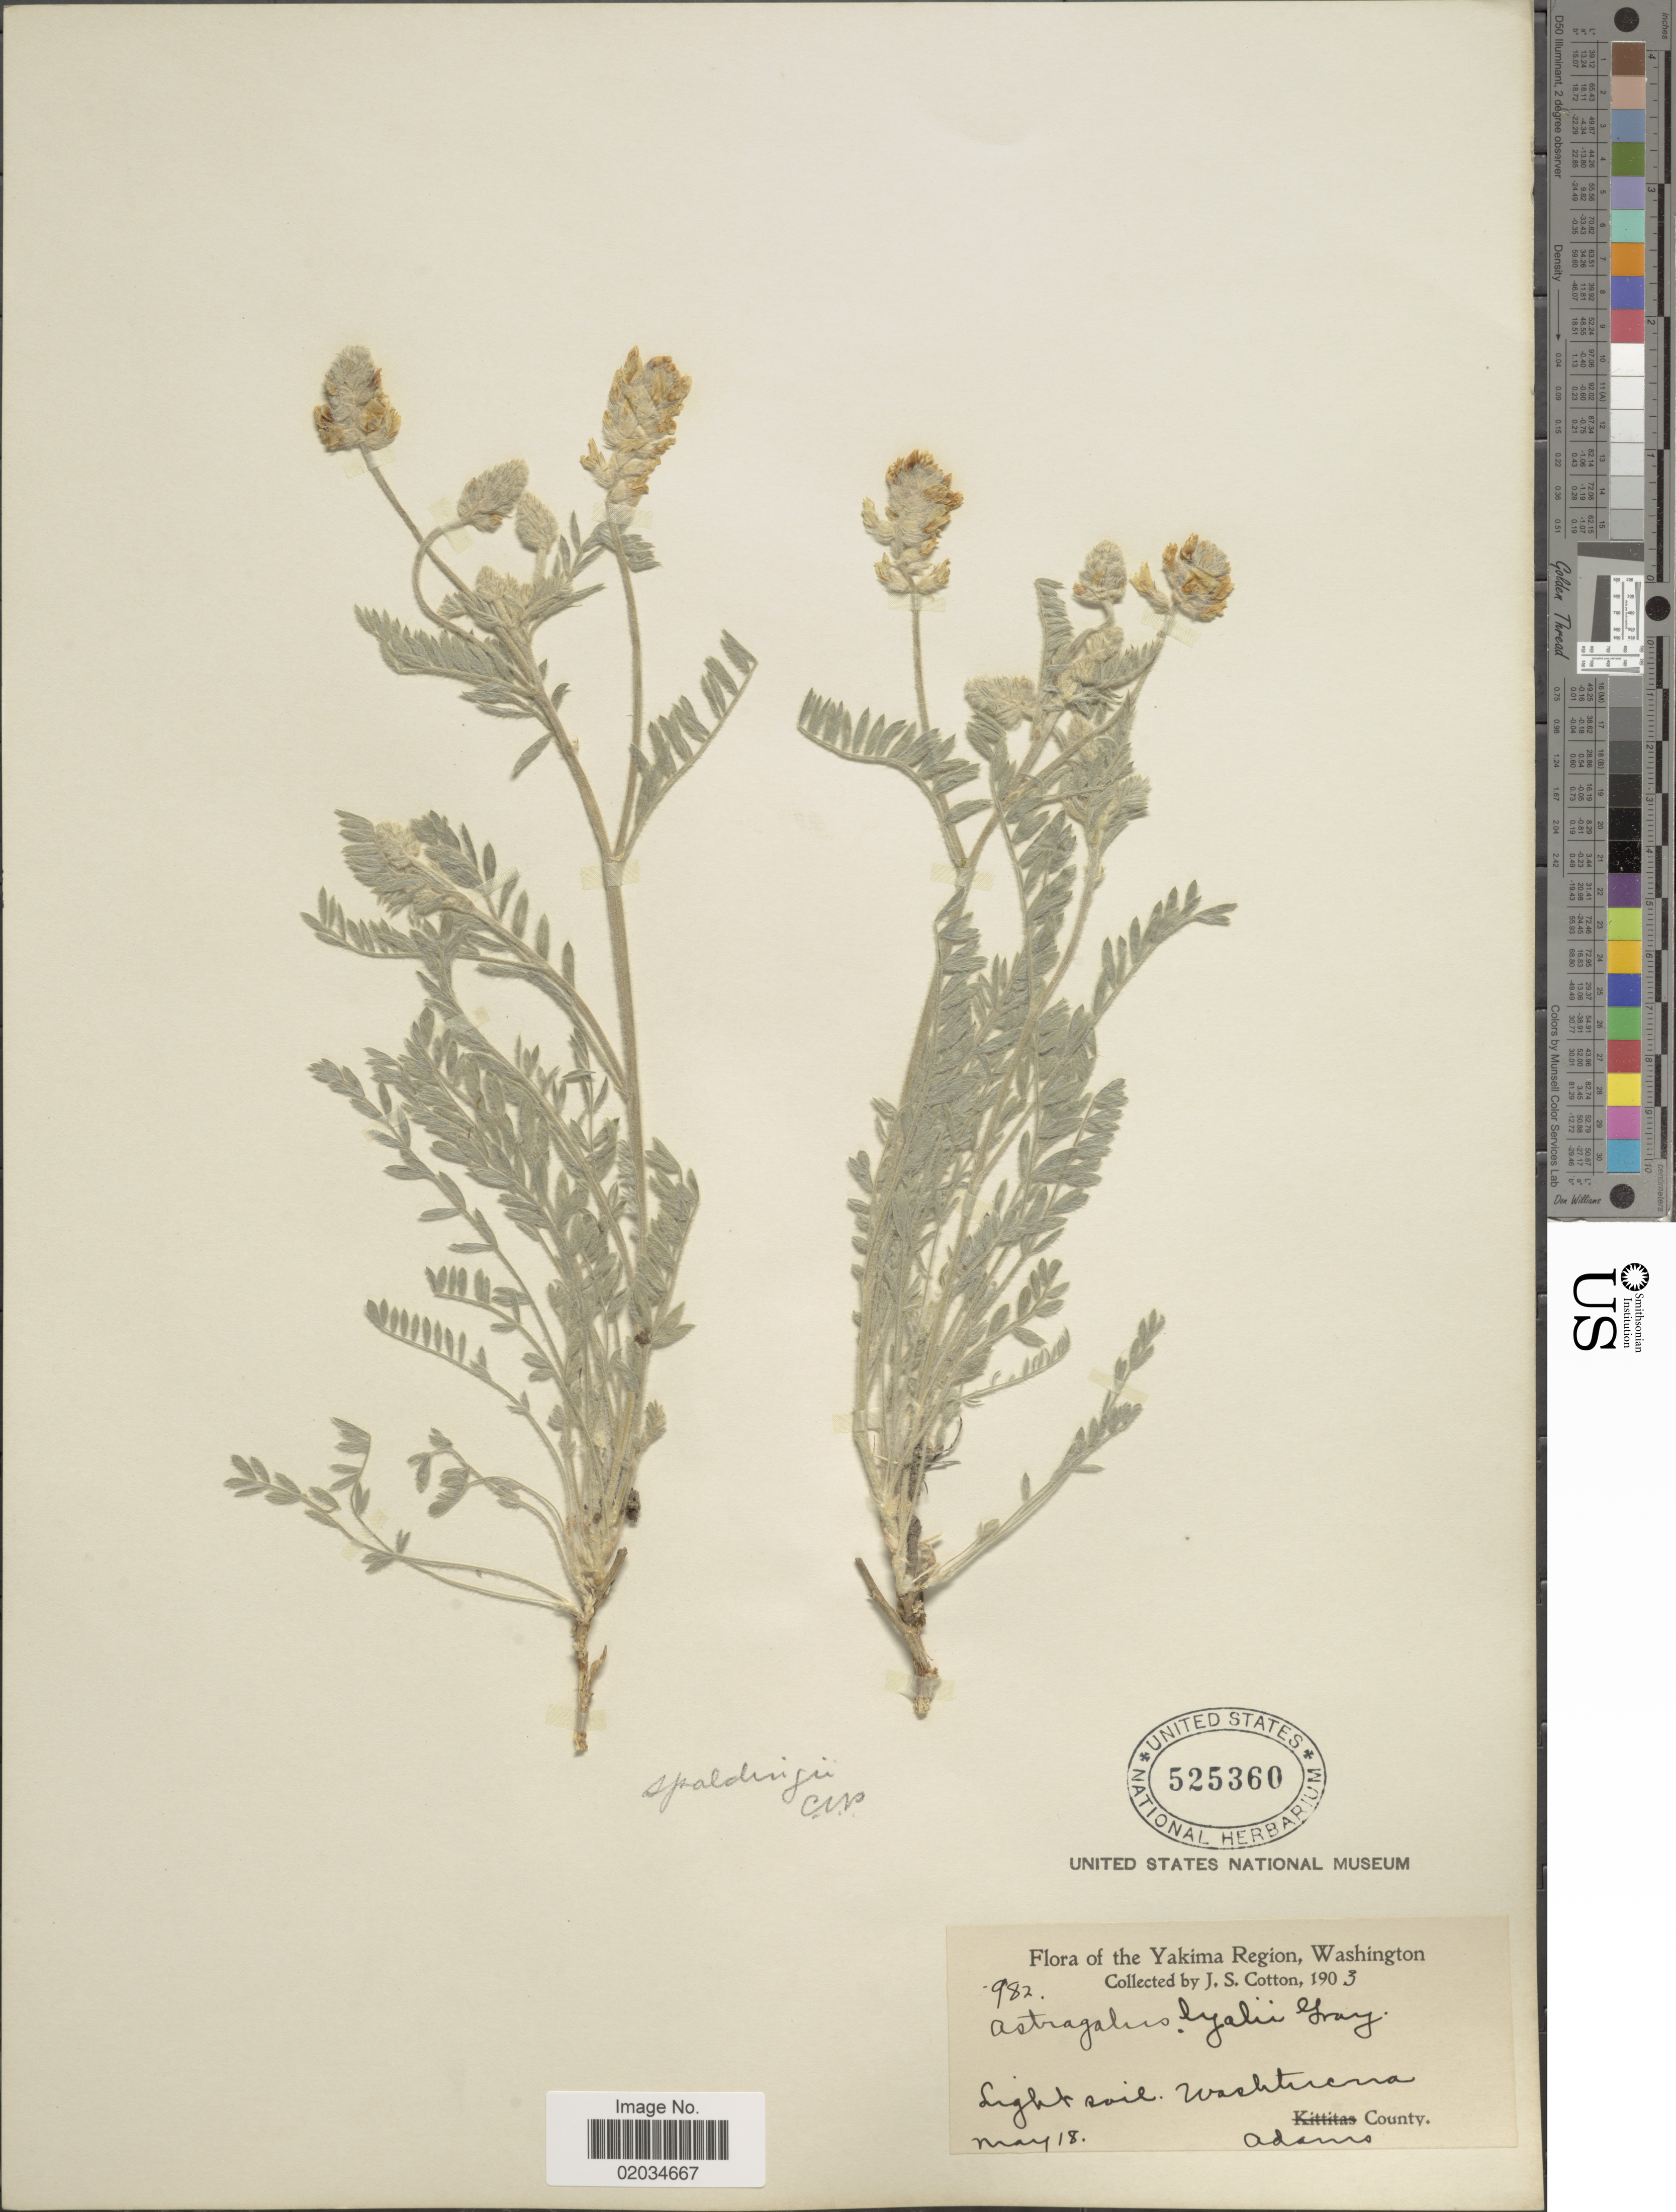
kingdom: Plantae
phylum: Tracheophyta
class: Magnoliopsida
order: Fabales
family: Fabaceae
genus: Astragalus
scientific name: Astragalus spaldingii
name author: A. Gray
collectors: J. S. Cotton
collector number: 982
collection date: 1903-05-18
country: United States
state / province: Washington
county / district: Adams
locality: Yakima Region, Washtucna, Adams County.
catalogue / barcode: US 525360